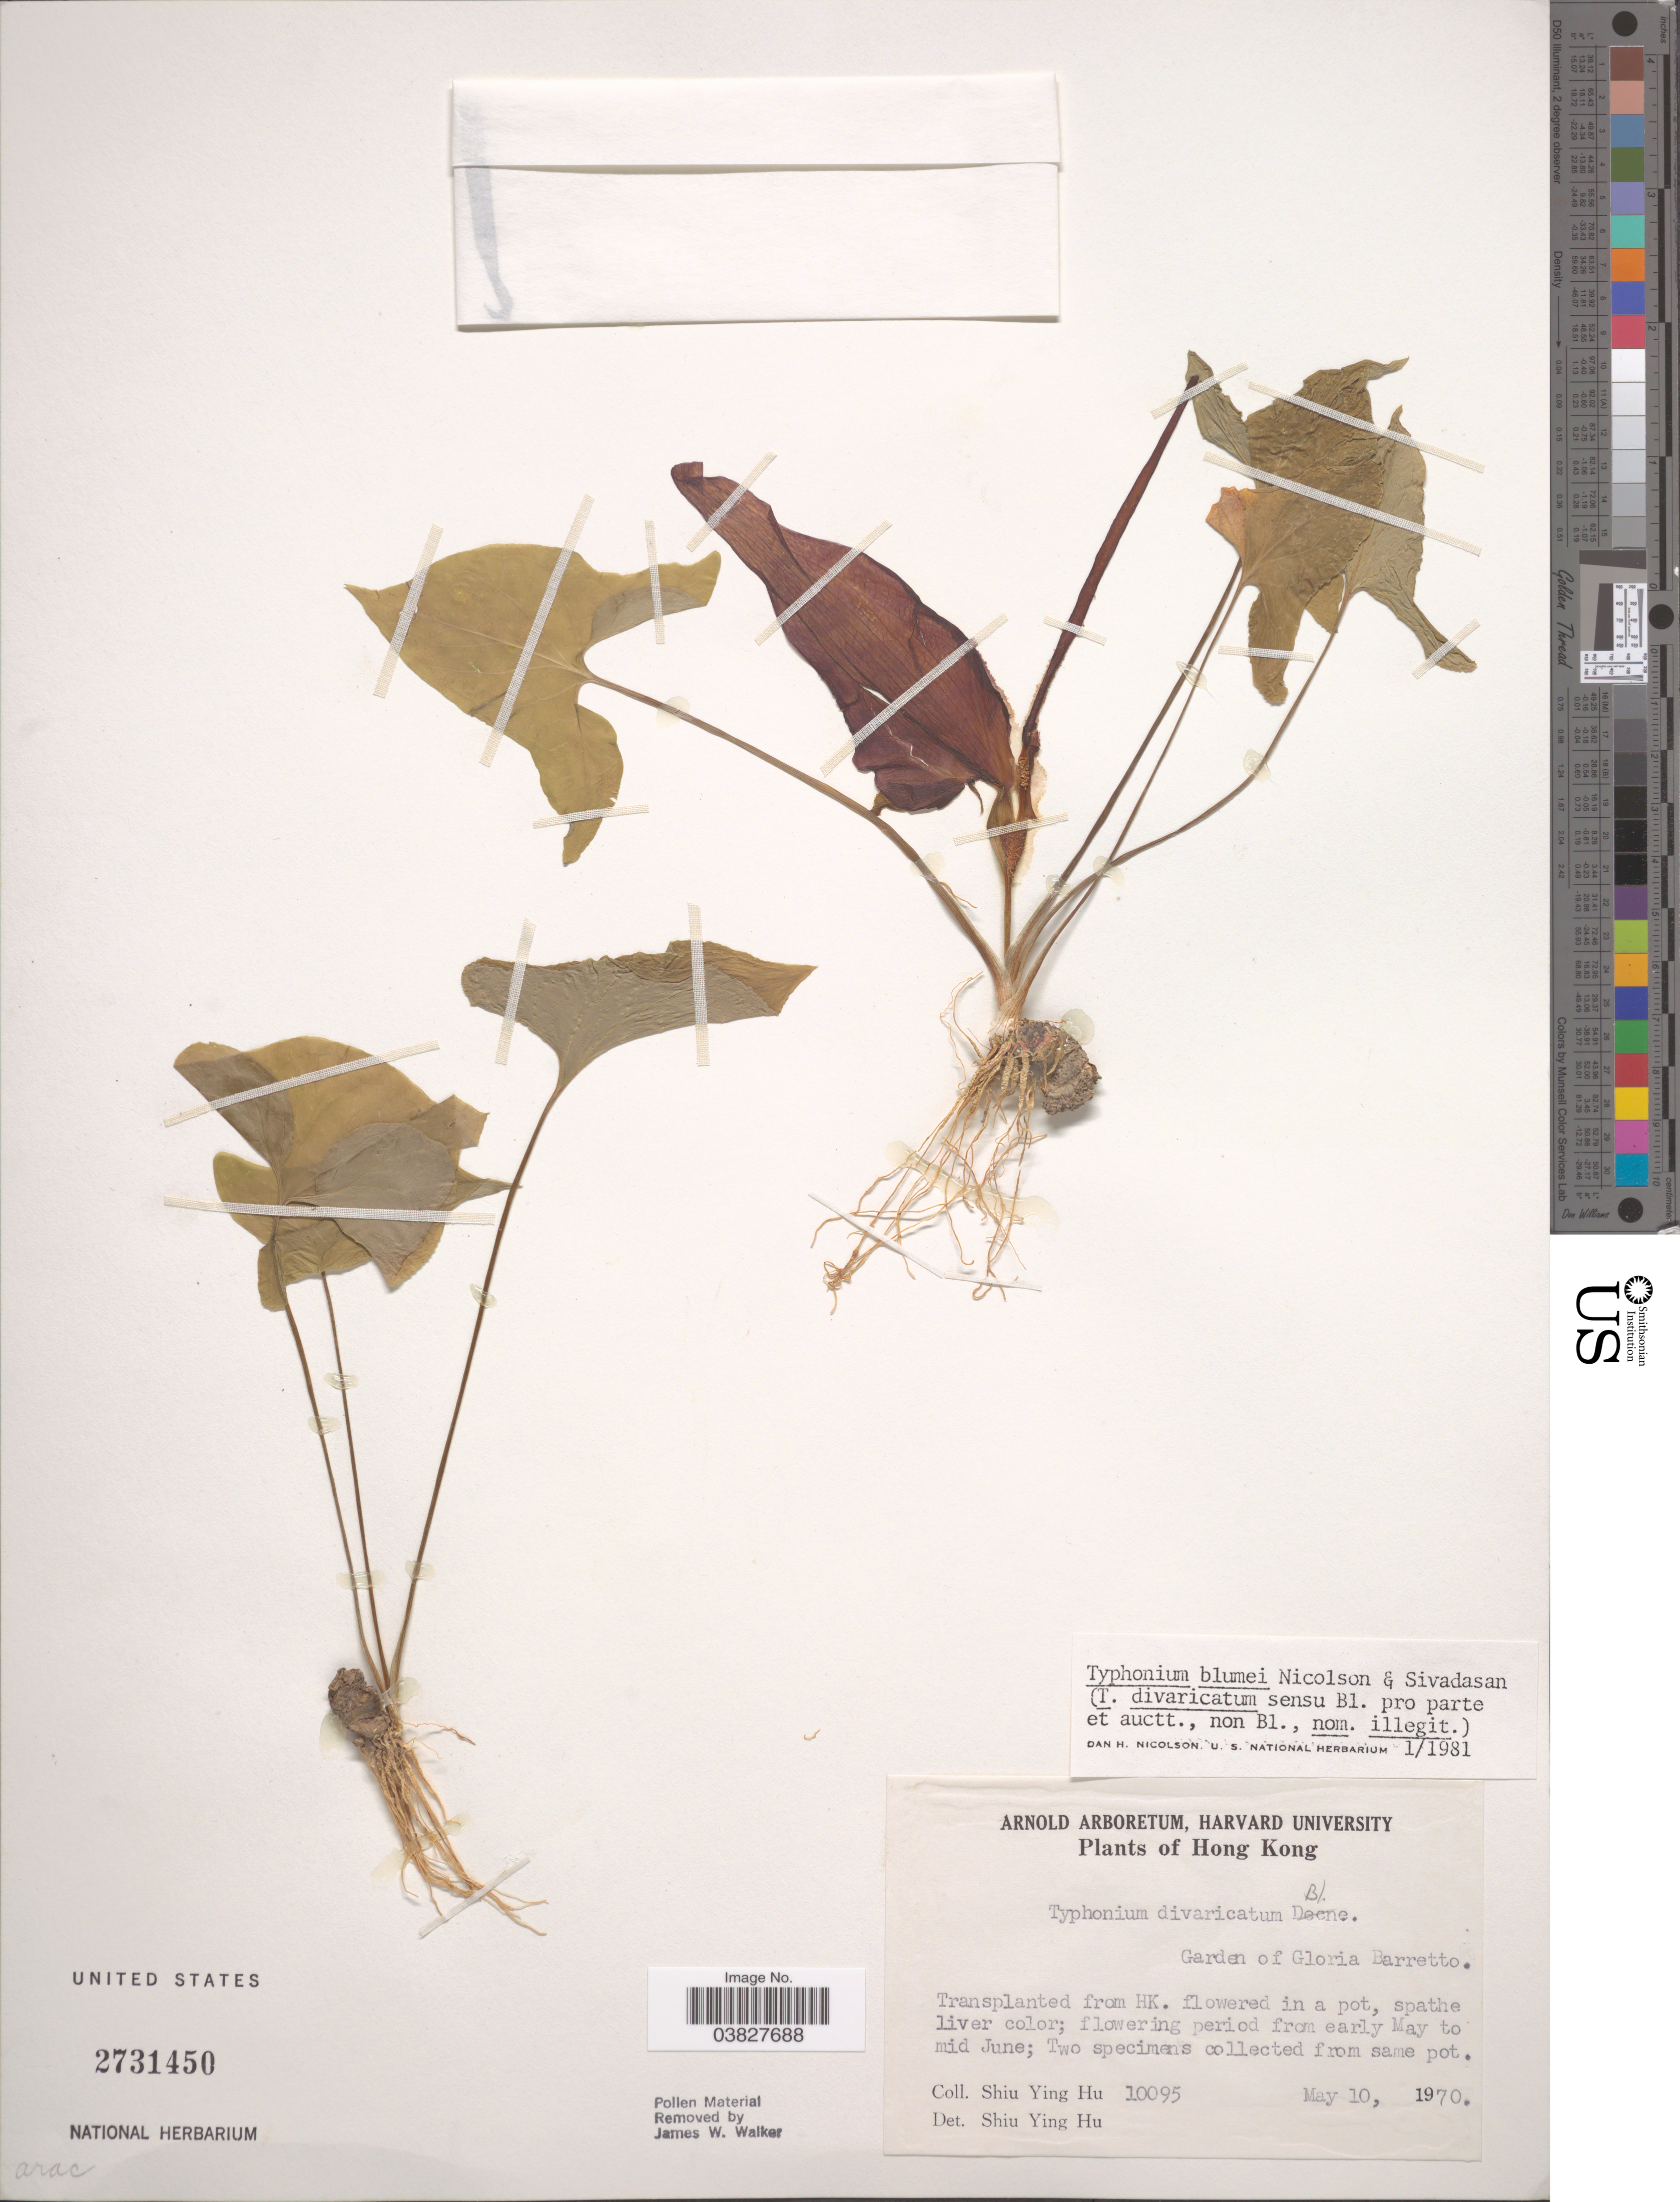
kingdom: Plantae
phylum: Tracheophyta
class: Liliopsida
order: Alismatales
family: Araceae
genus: Typhonium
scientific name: Typhonium blumei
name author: Nicolson & Sivad.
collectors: S. Y. Hu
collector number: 10095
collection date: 1970-05-10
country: China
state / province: Hong Kong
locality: Garden of Gloria Barretto.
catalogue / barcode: US 2731450